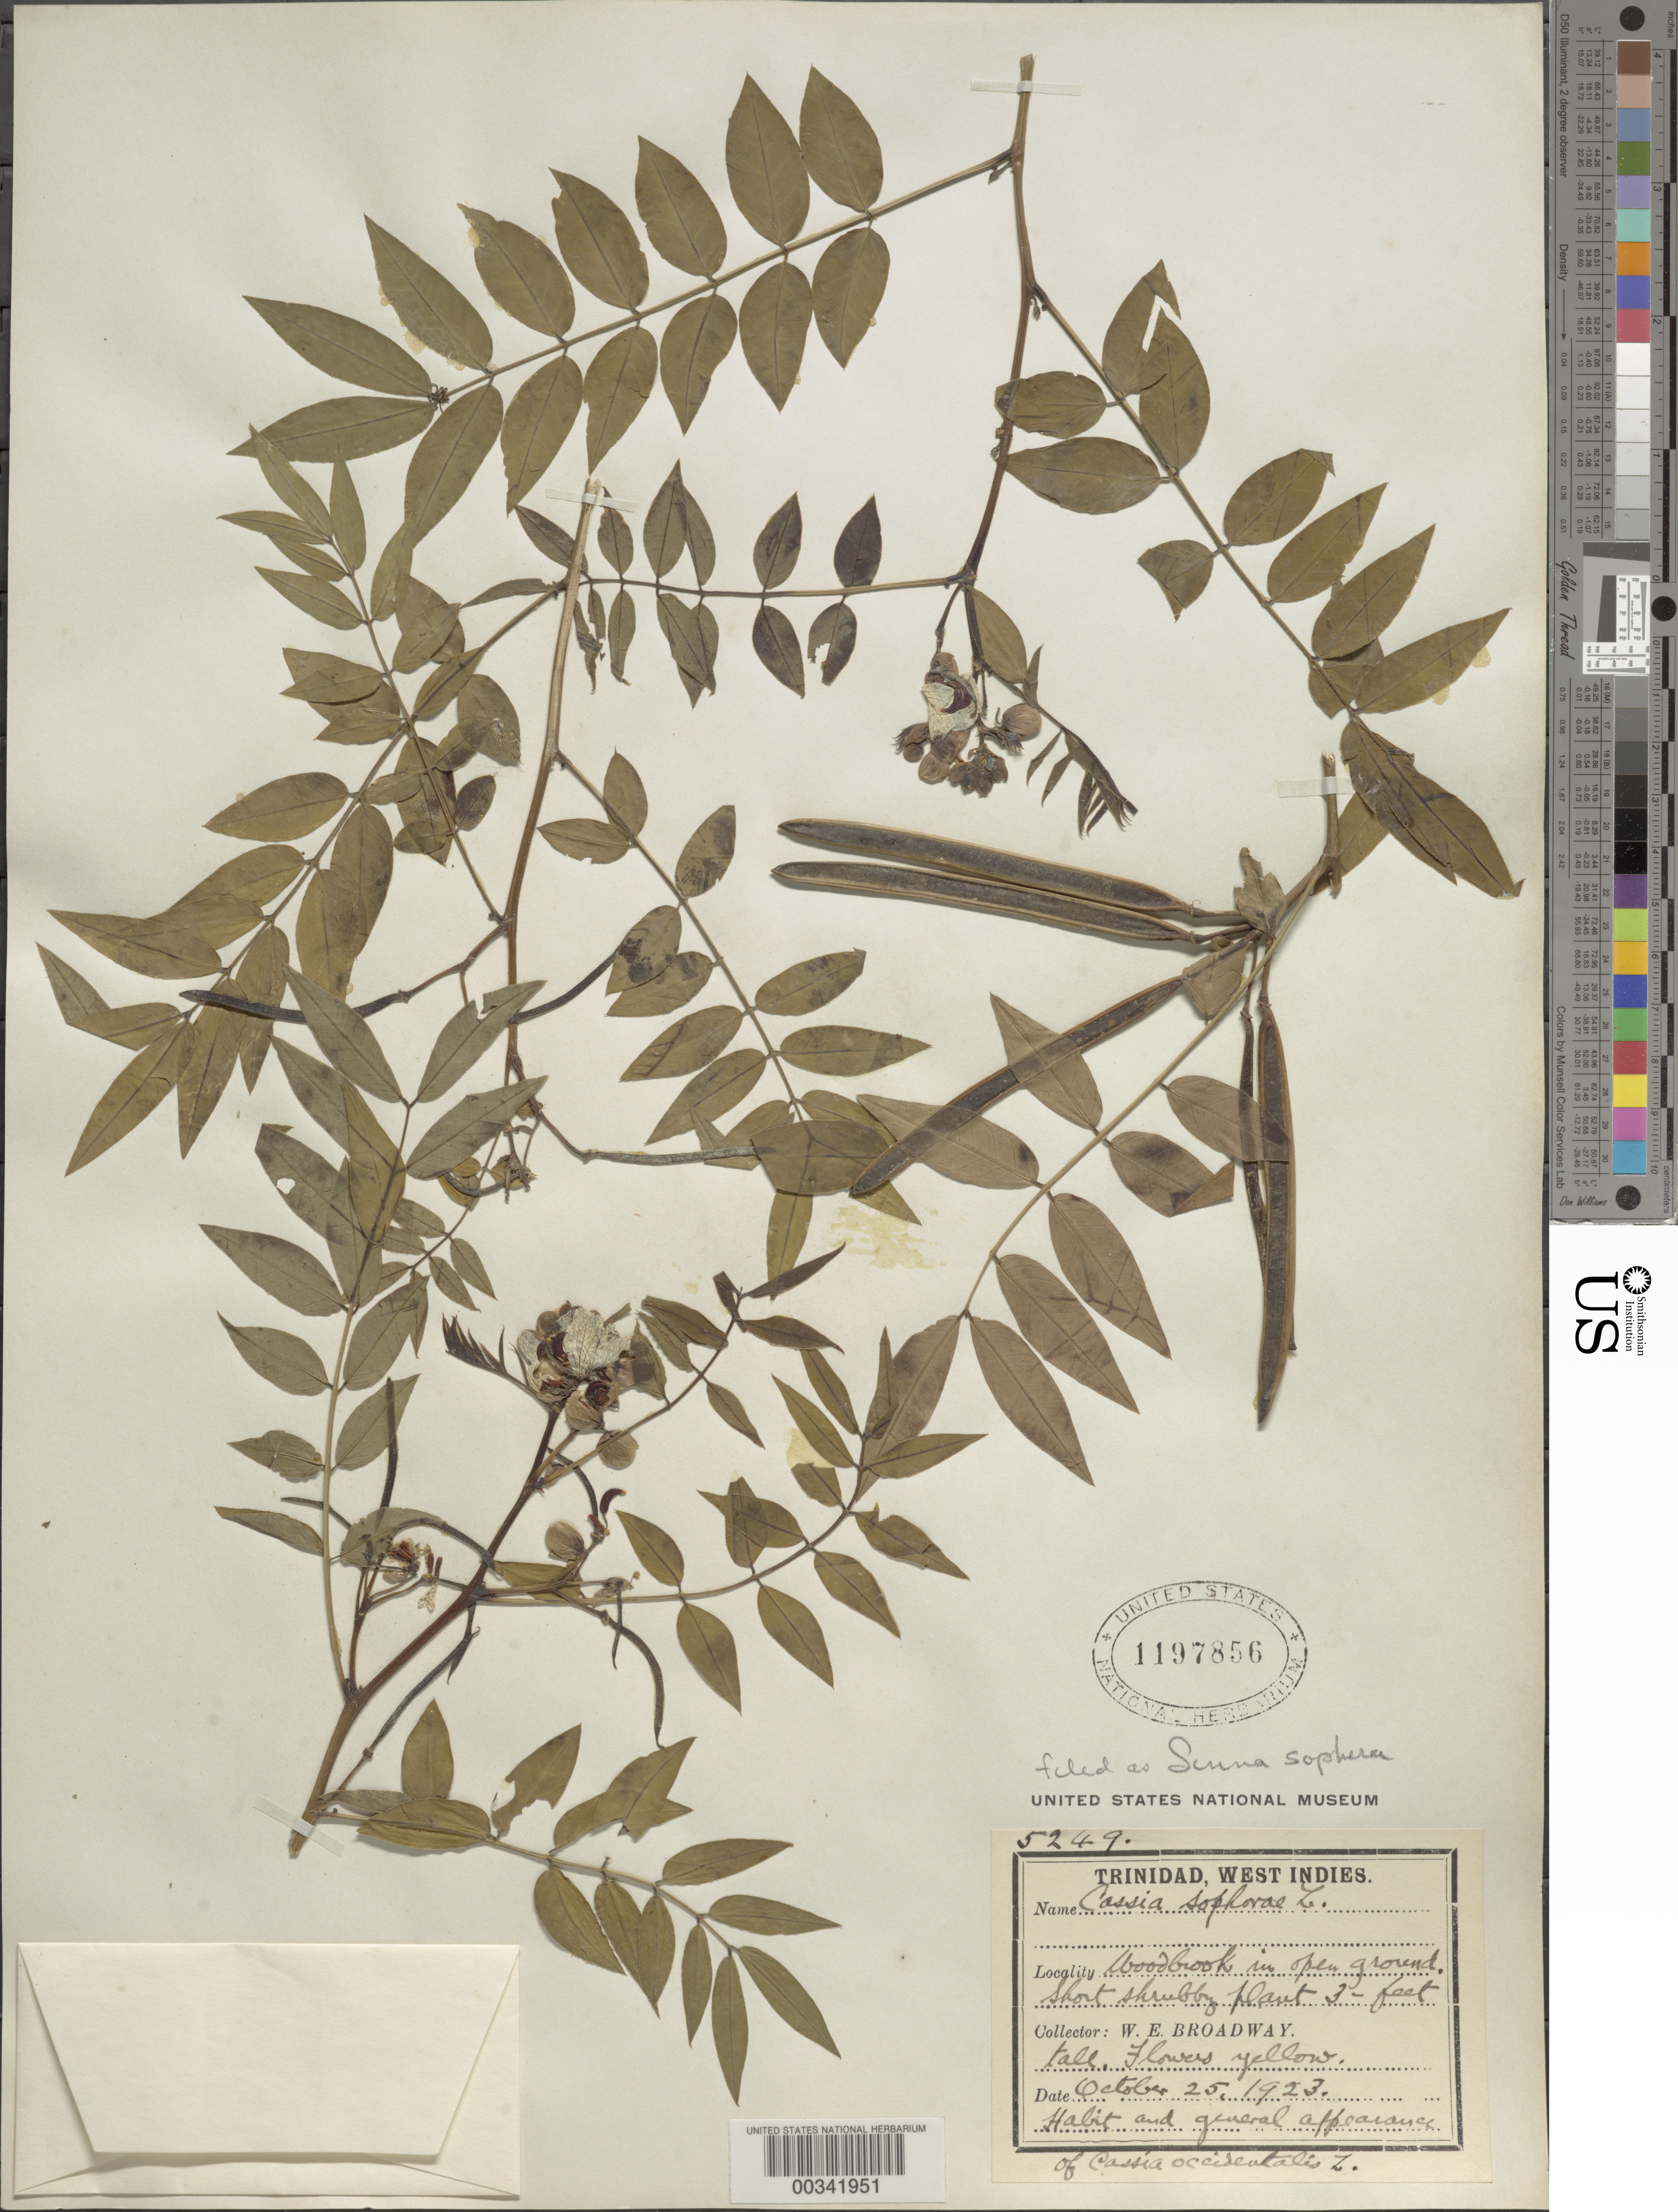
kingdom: Plantae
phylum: Tracheophyta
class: Magnoliopsida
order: Fabales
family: Fabaceae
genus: Senna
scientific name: Senna sophera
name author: (L.) Roxb.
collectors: W. E. Broadway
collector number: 5249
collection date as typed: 25 Oct 1923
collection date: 1923-10-25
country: Trinidad and Tobago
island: Trinidad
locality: Woodbrook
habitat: Open ground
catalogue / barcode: US 1197856